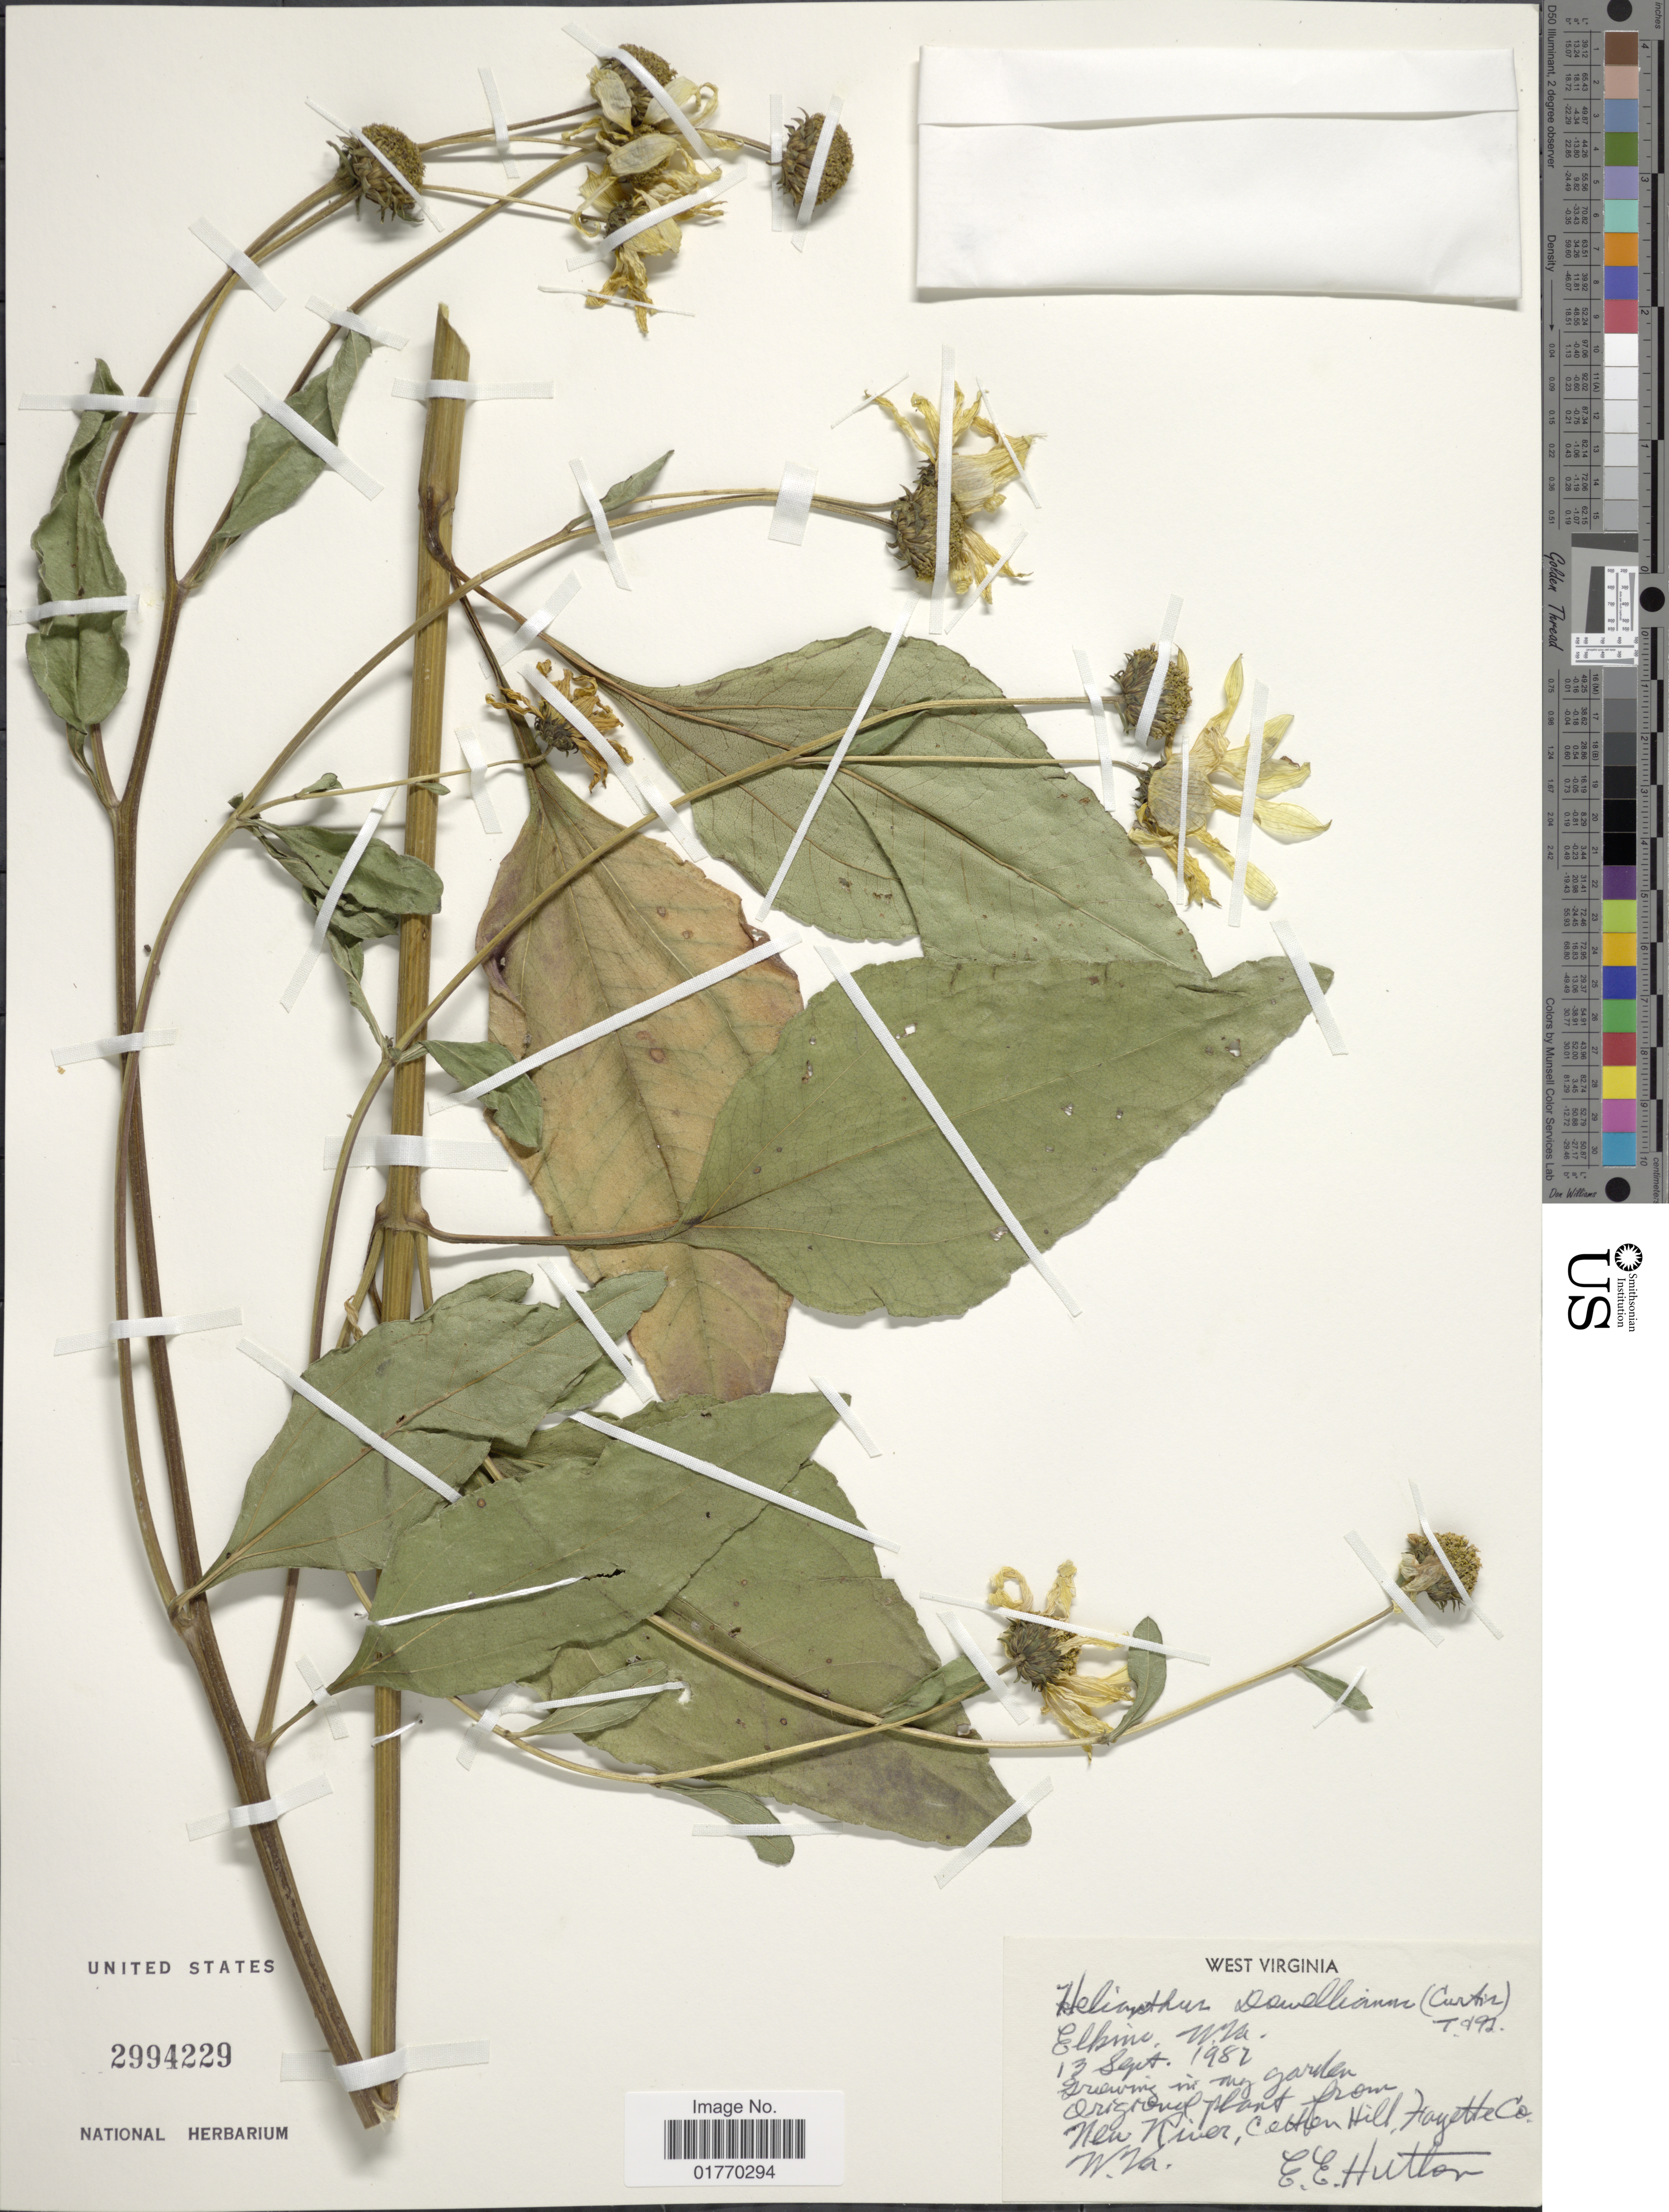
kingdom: Plantae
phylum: Tracheophyta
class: Magnoliopsida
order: Asterales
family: Asteraceae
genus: Helianthus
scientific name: Helianthus dowellianus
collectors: E. Hutton Jr.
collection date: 1982-09-13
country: United States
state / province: West Virginia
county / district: Fayette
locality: Elkine W. Va., New River, Cetten Hill, Fayette Co.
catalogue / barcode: US 2994229